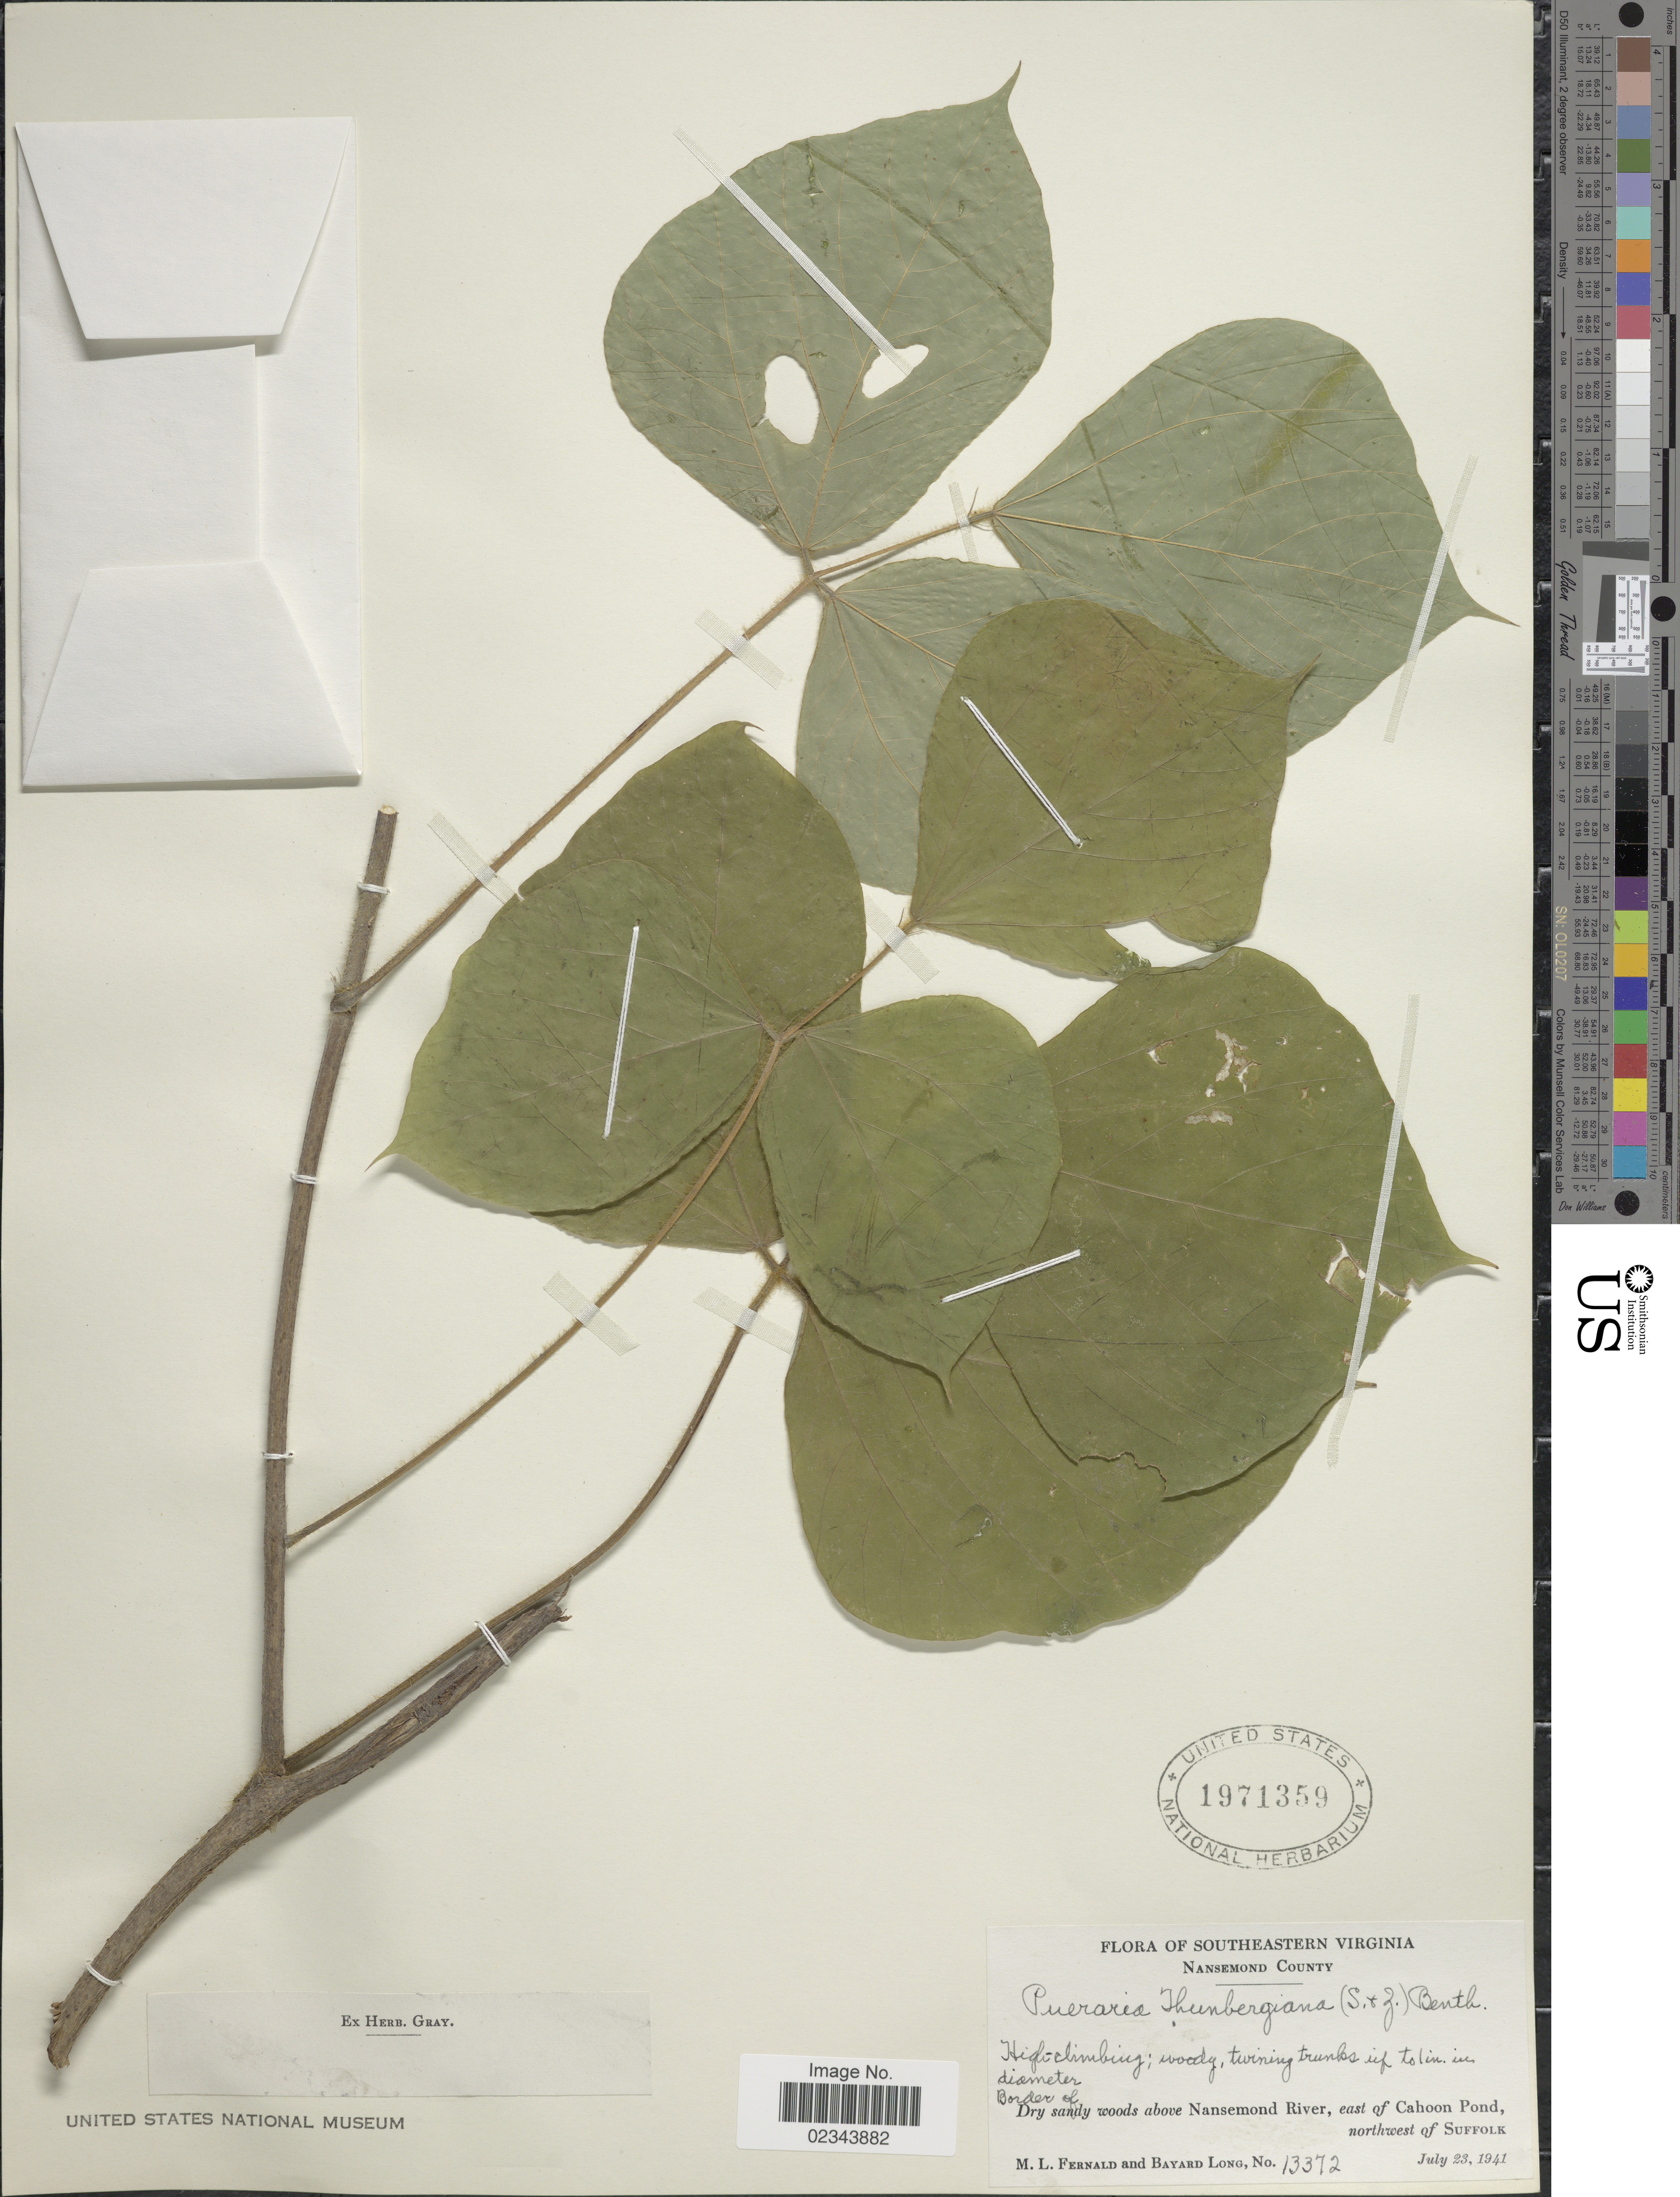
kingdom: Plantae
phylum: Tracheophyta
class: Magnoliopsida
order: Fabales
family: Fabaceae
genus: Pueraria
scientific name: Pueraria lobata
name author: (Willd.) Ohwi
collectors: M. L. Fernald & B. Long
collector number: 13372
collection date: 1941-07-23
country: United States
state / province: Virginia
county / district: City of Suffolk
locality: Southeastern Virginia. Border of dry woods above Suffolk River, E of Cahoon Pond, NW of Suffolk, Nansemond Co. (= historic county name).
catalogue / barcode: US 1971359